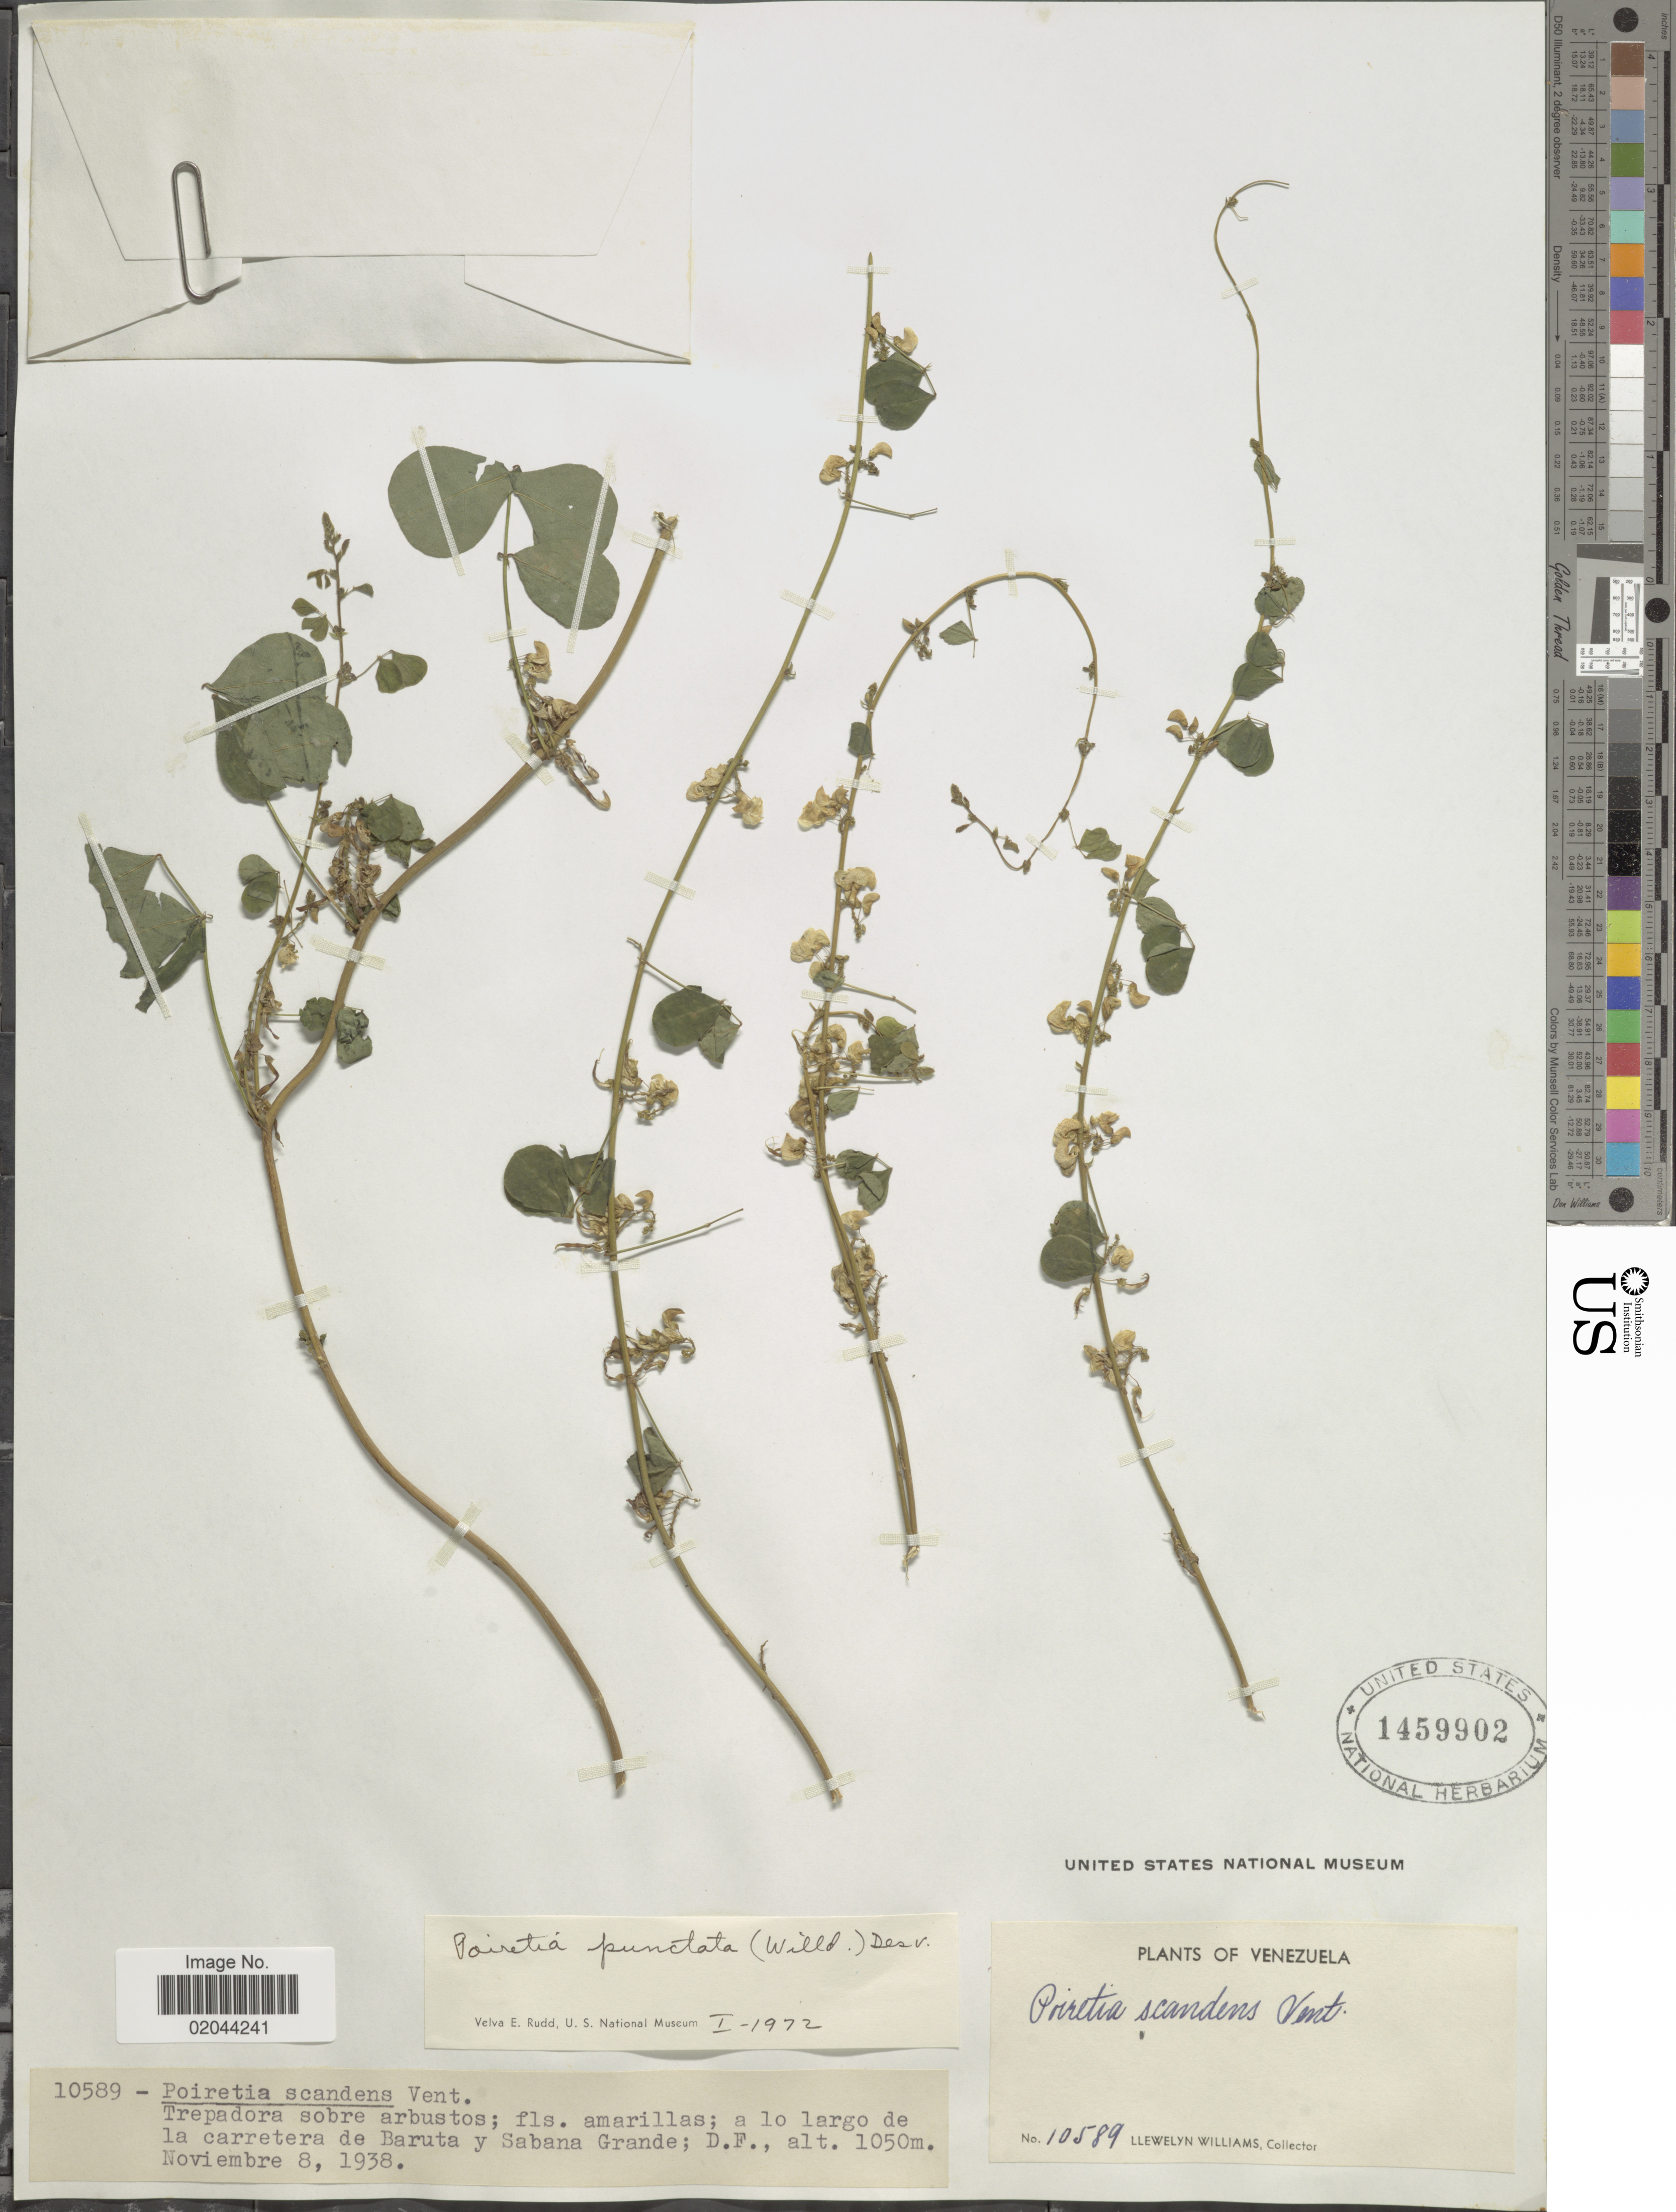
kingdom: Plantae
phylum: Tracheophyta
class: Magnoliopsida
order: Fabales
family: Fabaceae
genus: Poiretia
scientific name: Poiretia punctata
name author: (Willd.) Desv.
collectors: Ll. Williams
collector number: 10589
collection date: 1938-11-08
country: Venezuela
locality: A lo largo de la carretera de Baruta y Sabana Grande; D.F.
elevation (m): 1050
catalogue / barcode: US 1459902